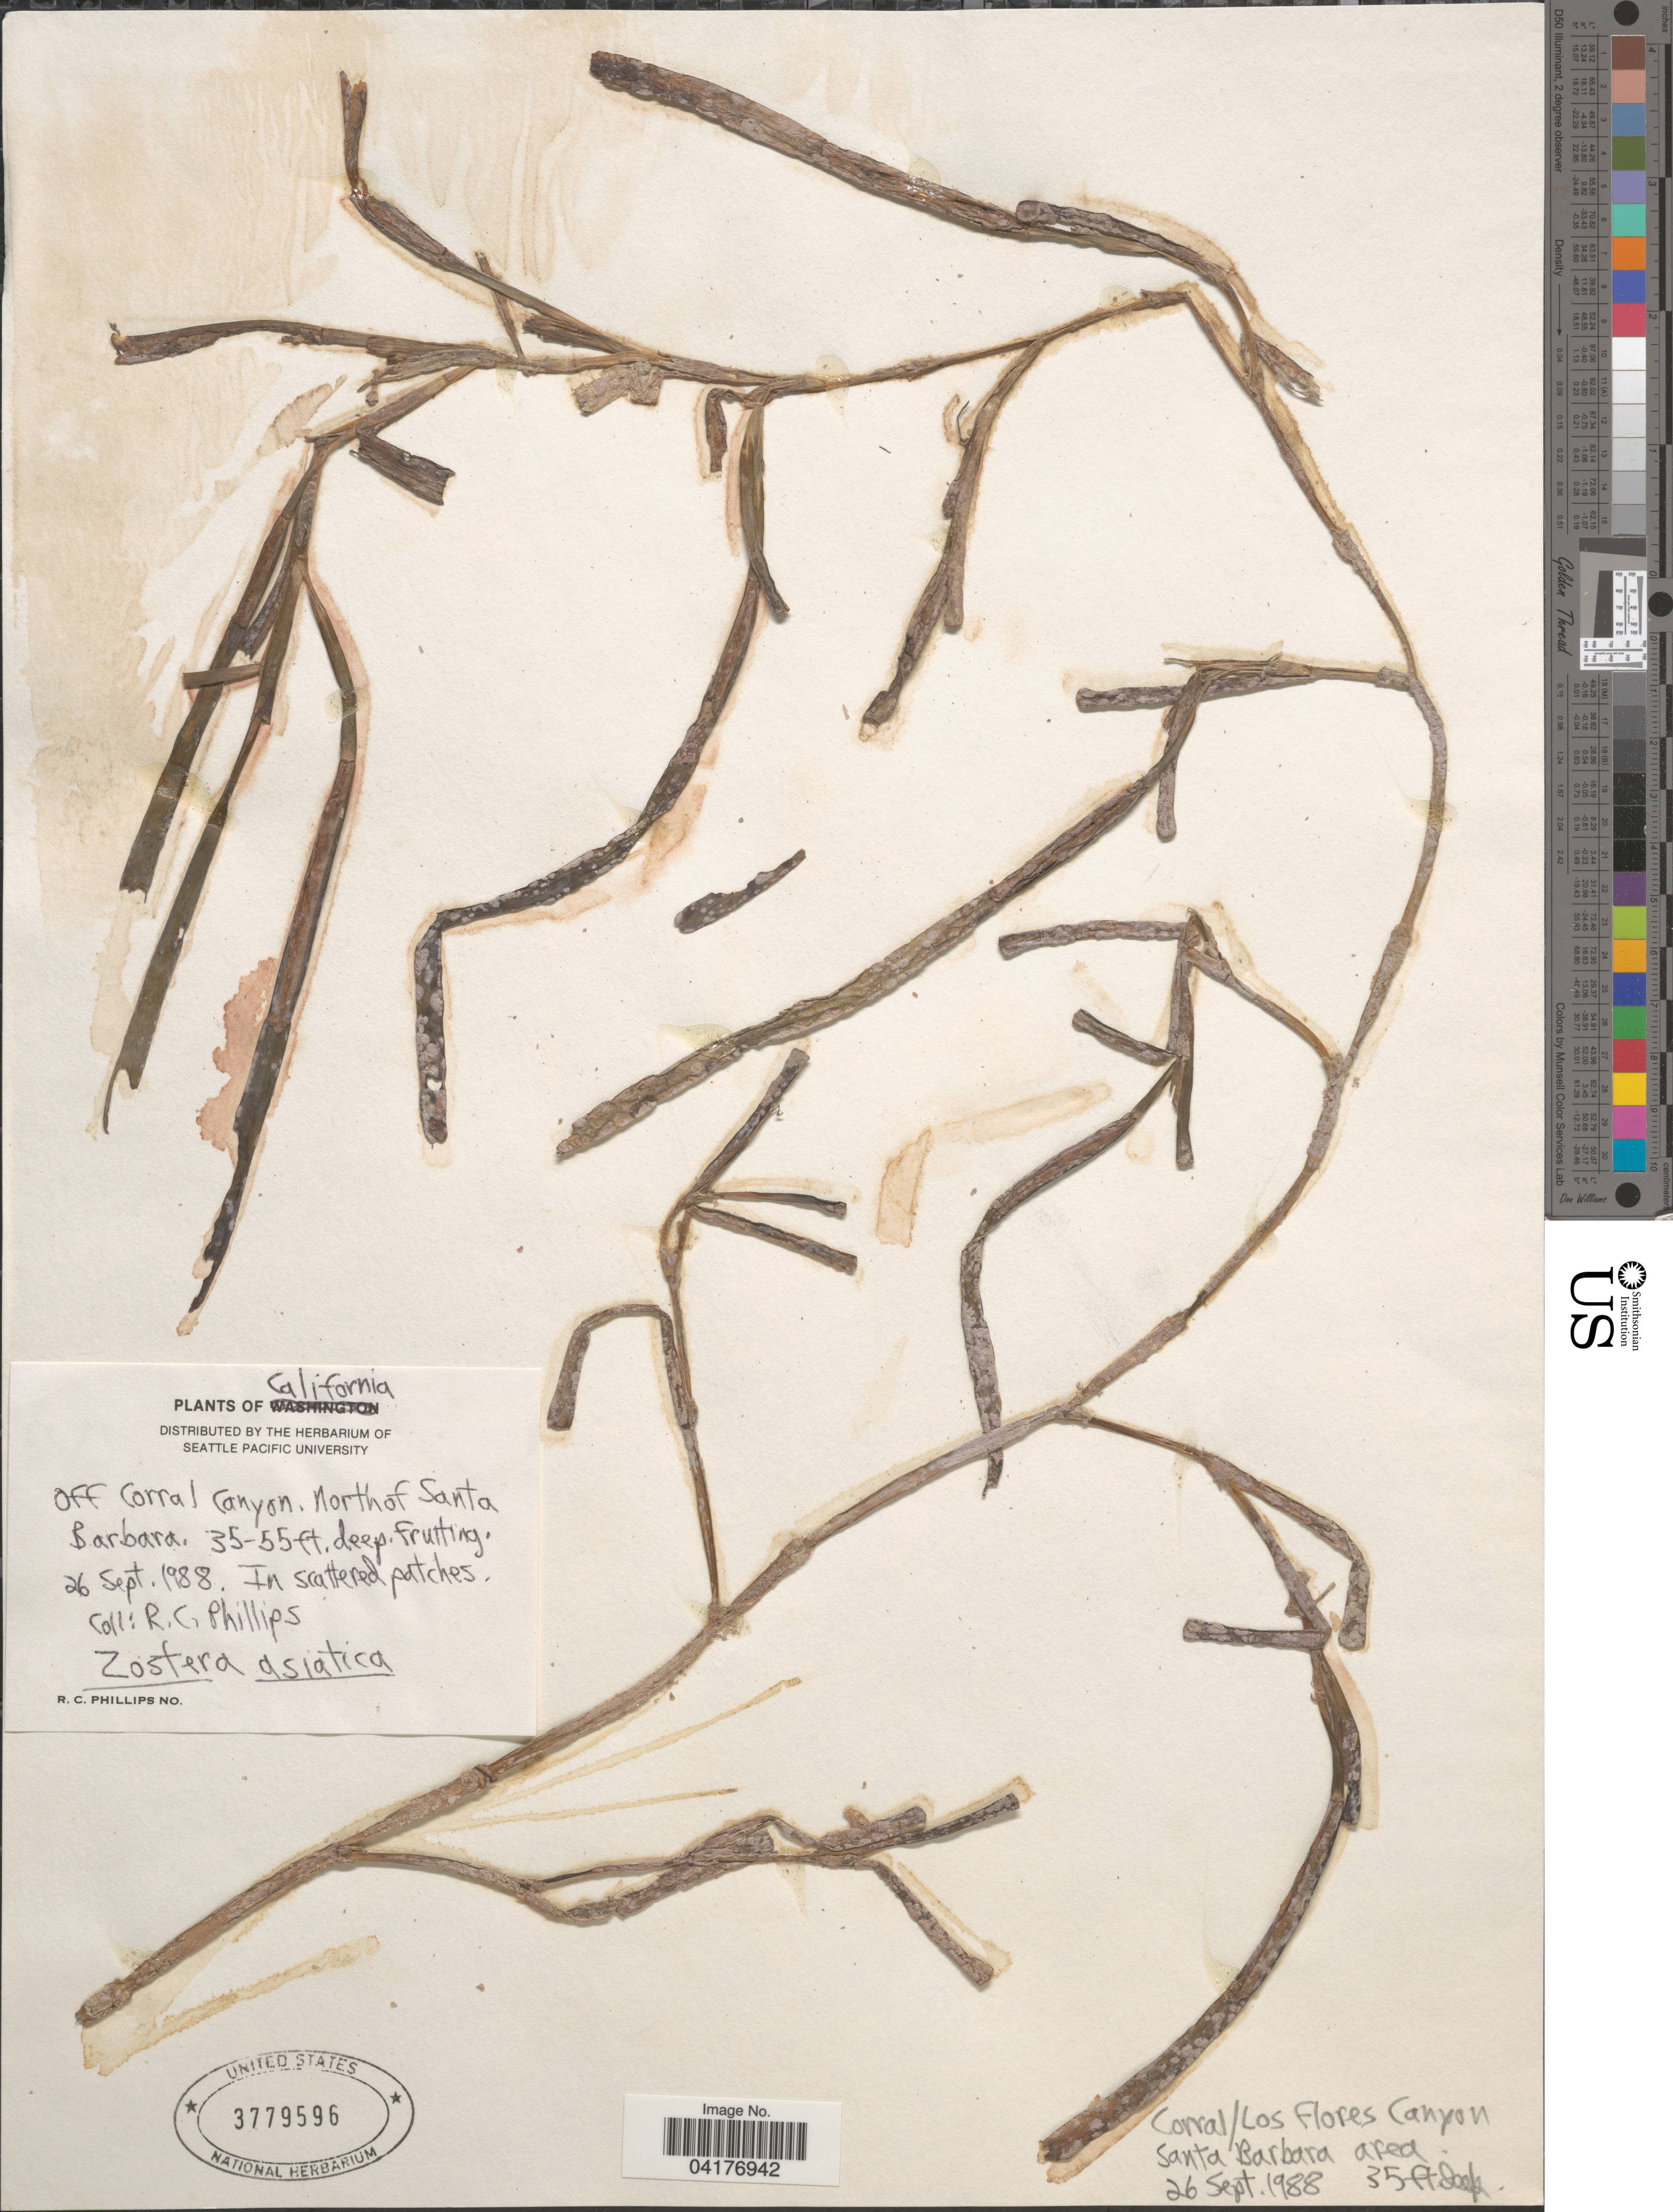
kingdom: Plantae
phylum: Tracheophyta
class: Liliopsida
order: Alismatales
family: Zosteraceae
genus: Zostera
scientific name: Zostera asiatica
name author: Miki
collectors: R. C. Phillips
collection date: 1988-09-26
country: United States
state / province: California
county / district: Santa Barbara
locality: Off Corral Canyon. North of Santa Barbara. Corral/Los Flores Canyon. Santa Barbara area.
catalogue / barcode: US 3779596